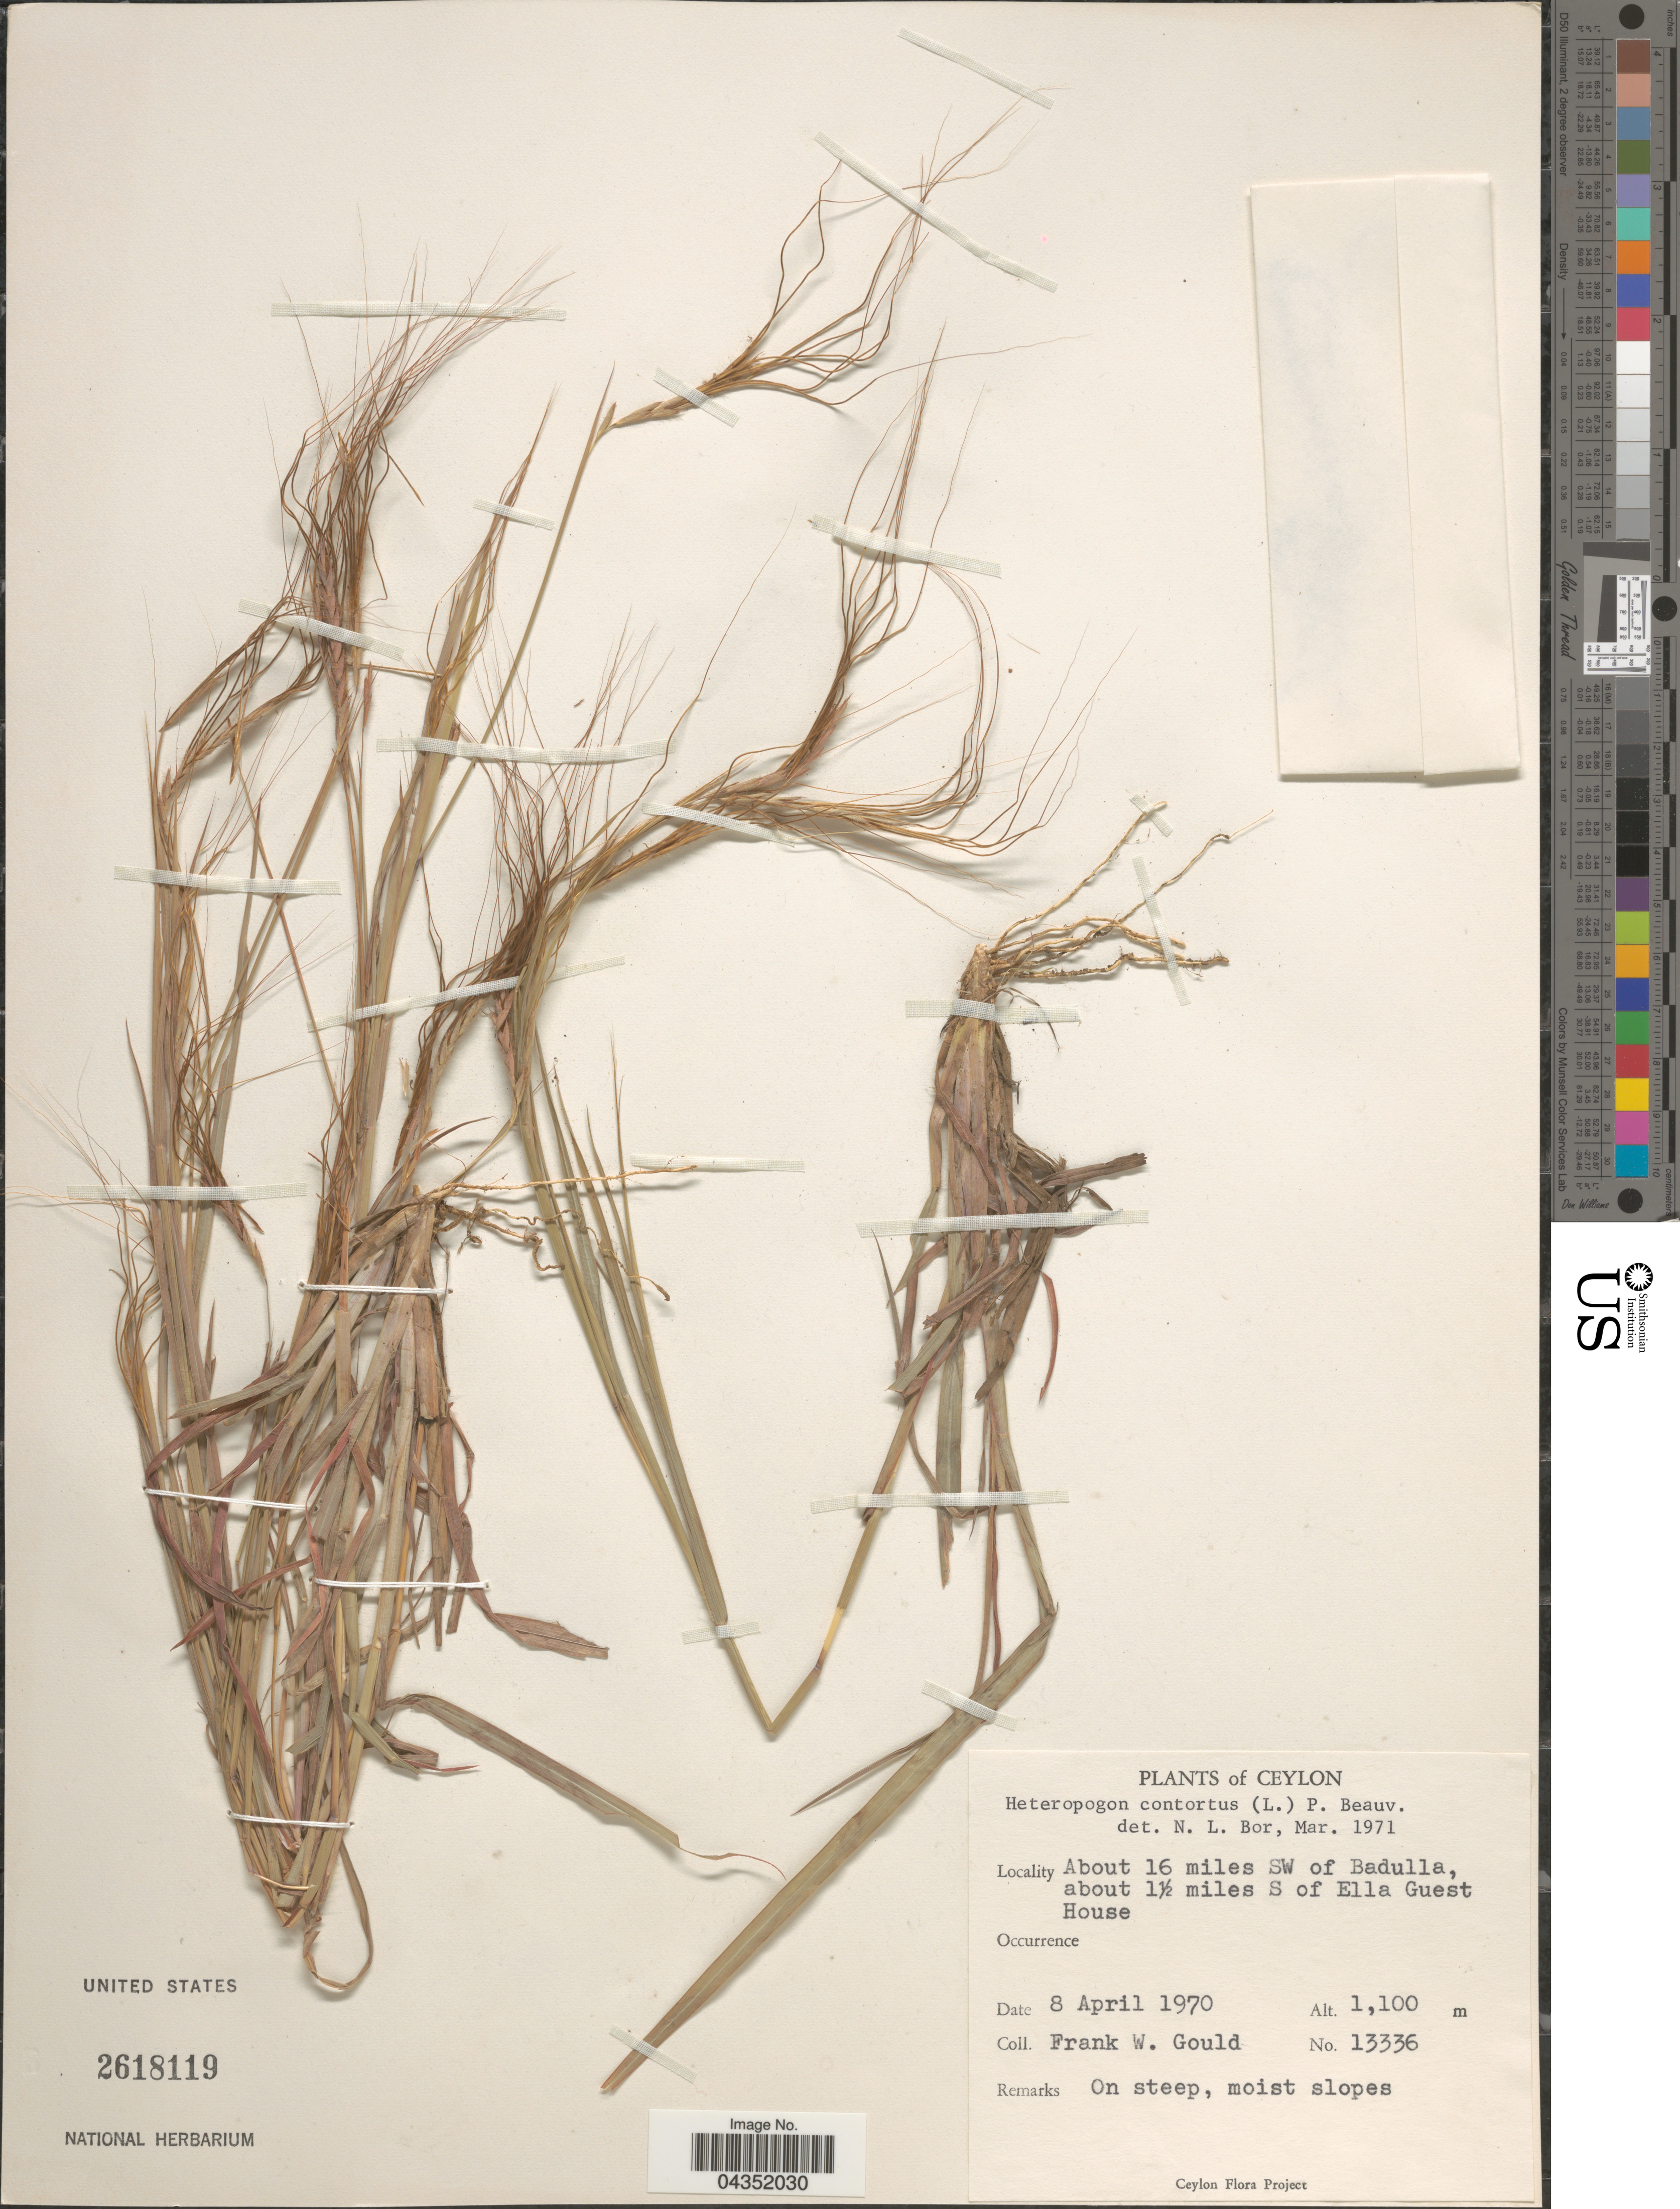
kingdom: Plantae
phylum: Tracheophyta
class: Liliopsida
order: Poales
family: Poaceae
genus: Heteropogon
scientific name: Heteropogon contortus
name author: (L.) P. Beauv. ex Roem. & Schult.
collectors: F. W. Gould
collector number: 13336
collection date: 1970-04-08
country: Sri Lanka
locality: Ceylon. About 16 miles SW of Badulla, about 1½ miles S of Ella Guest House.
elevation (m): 1100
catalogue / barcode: US 2618119